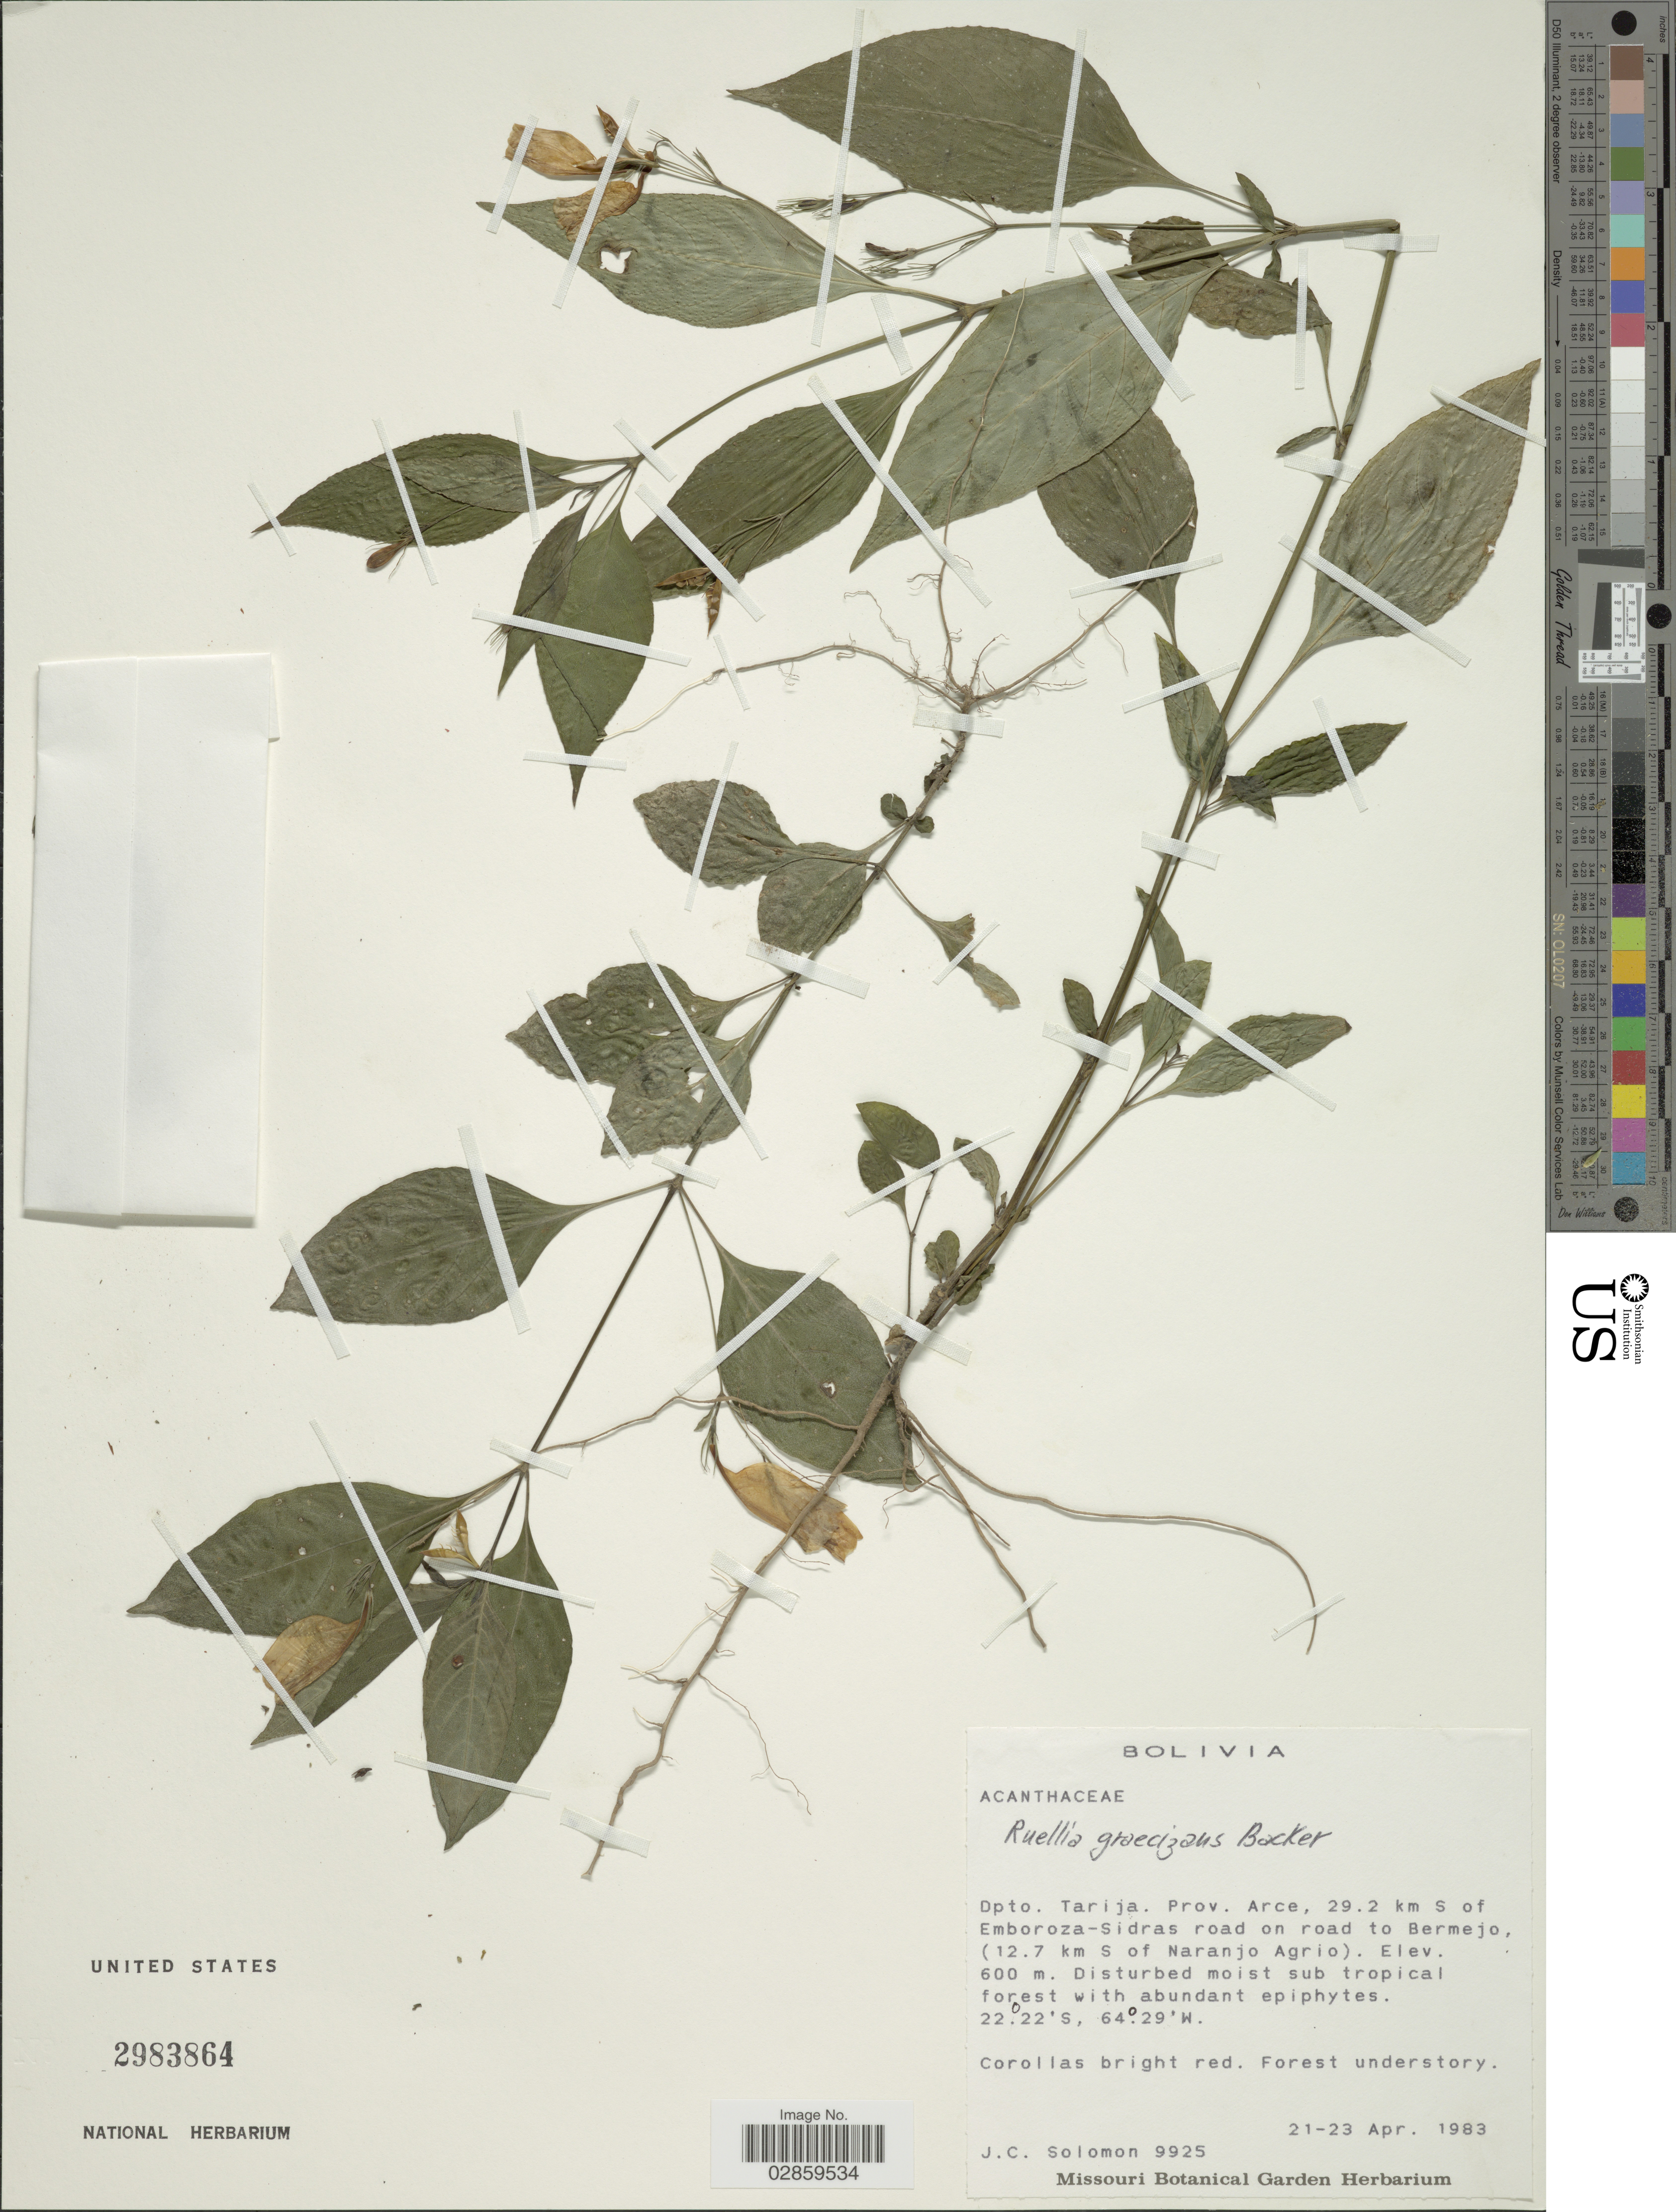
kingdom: Plantae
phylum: Tracheophyta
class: Magnoliopsida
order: Lamiales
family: Acanthaceae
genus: Ruellia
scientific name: Ruellia brevifolia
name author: (Pohl) C. Ezcurra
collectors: J. C. Solomon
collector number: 9925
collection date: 1983-04-21/1983-04-23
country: Bolivia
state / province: Tarija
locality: Dpto. Tarija, Prov. Arce, 29.2 km S of Emboroza-Sidras road on road to Bermejo, (12.7 km S of Naranjo Agrio).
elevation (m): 600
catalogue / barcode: US 2983864